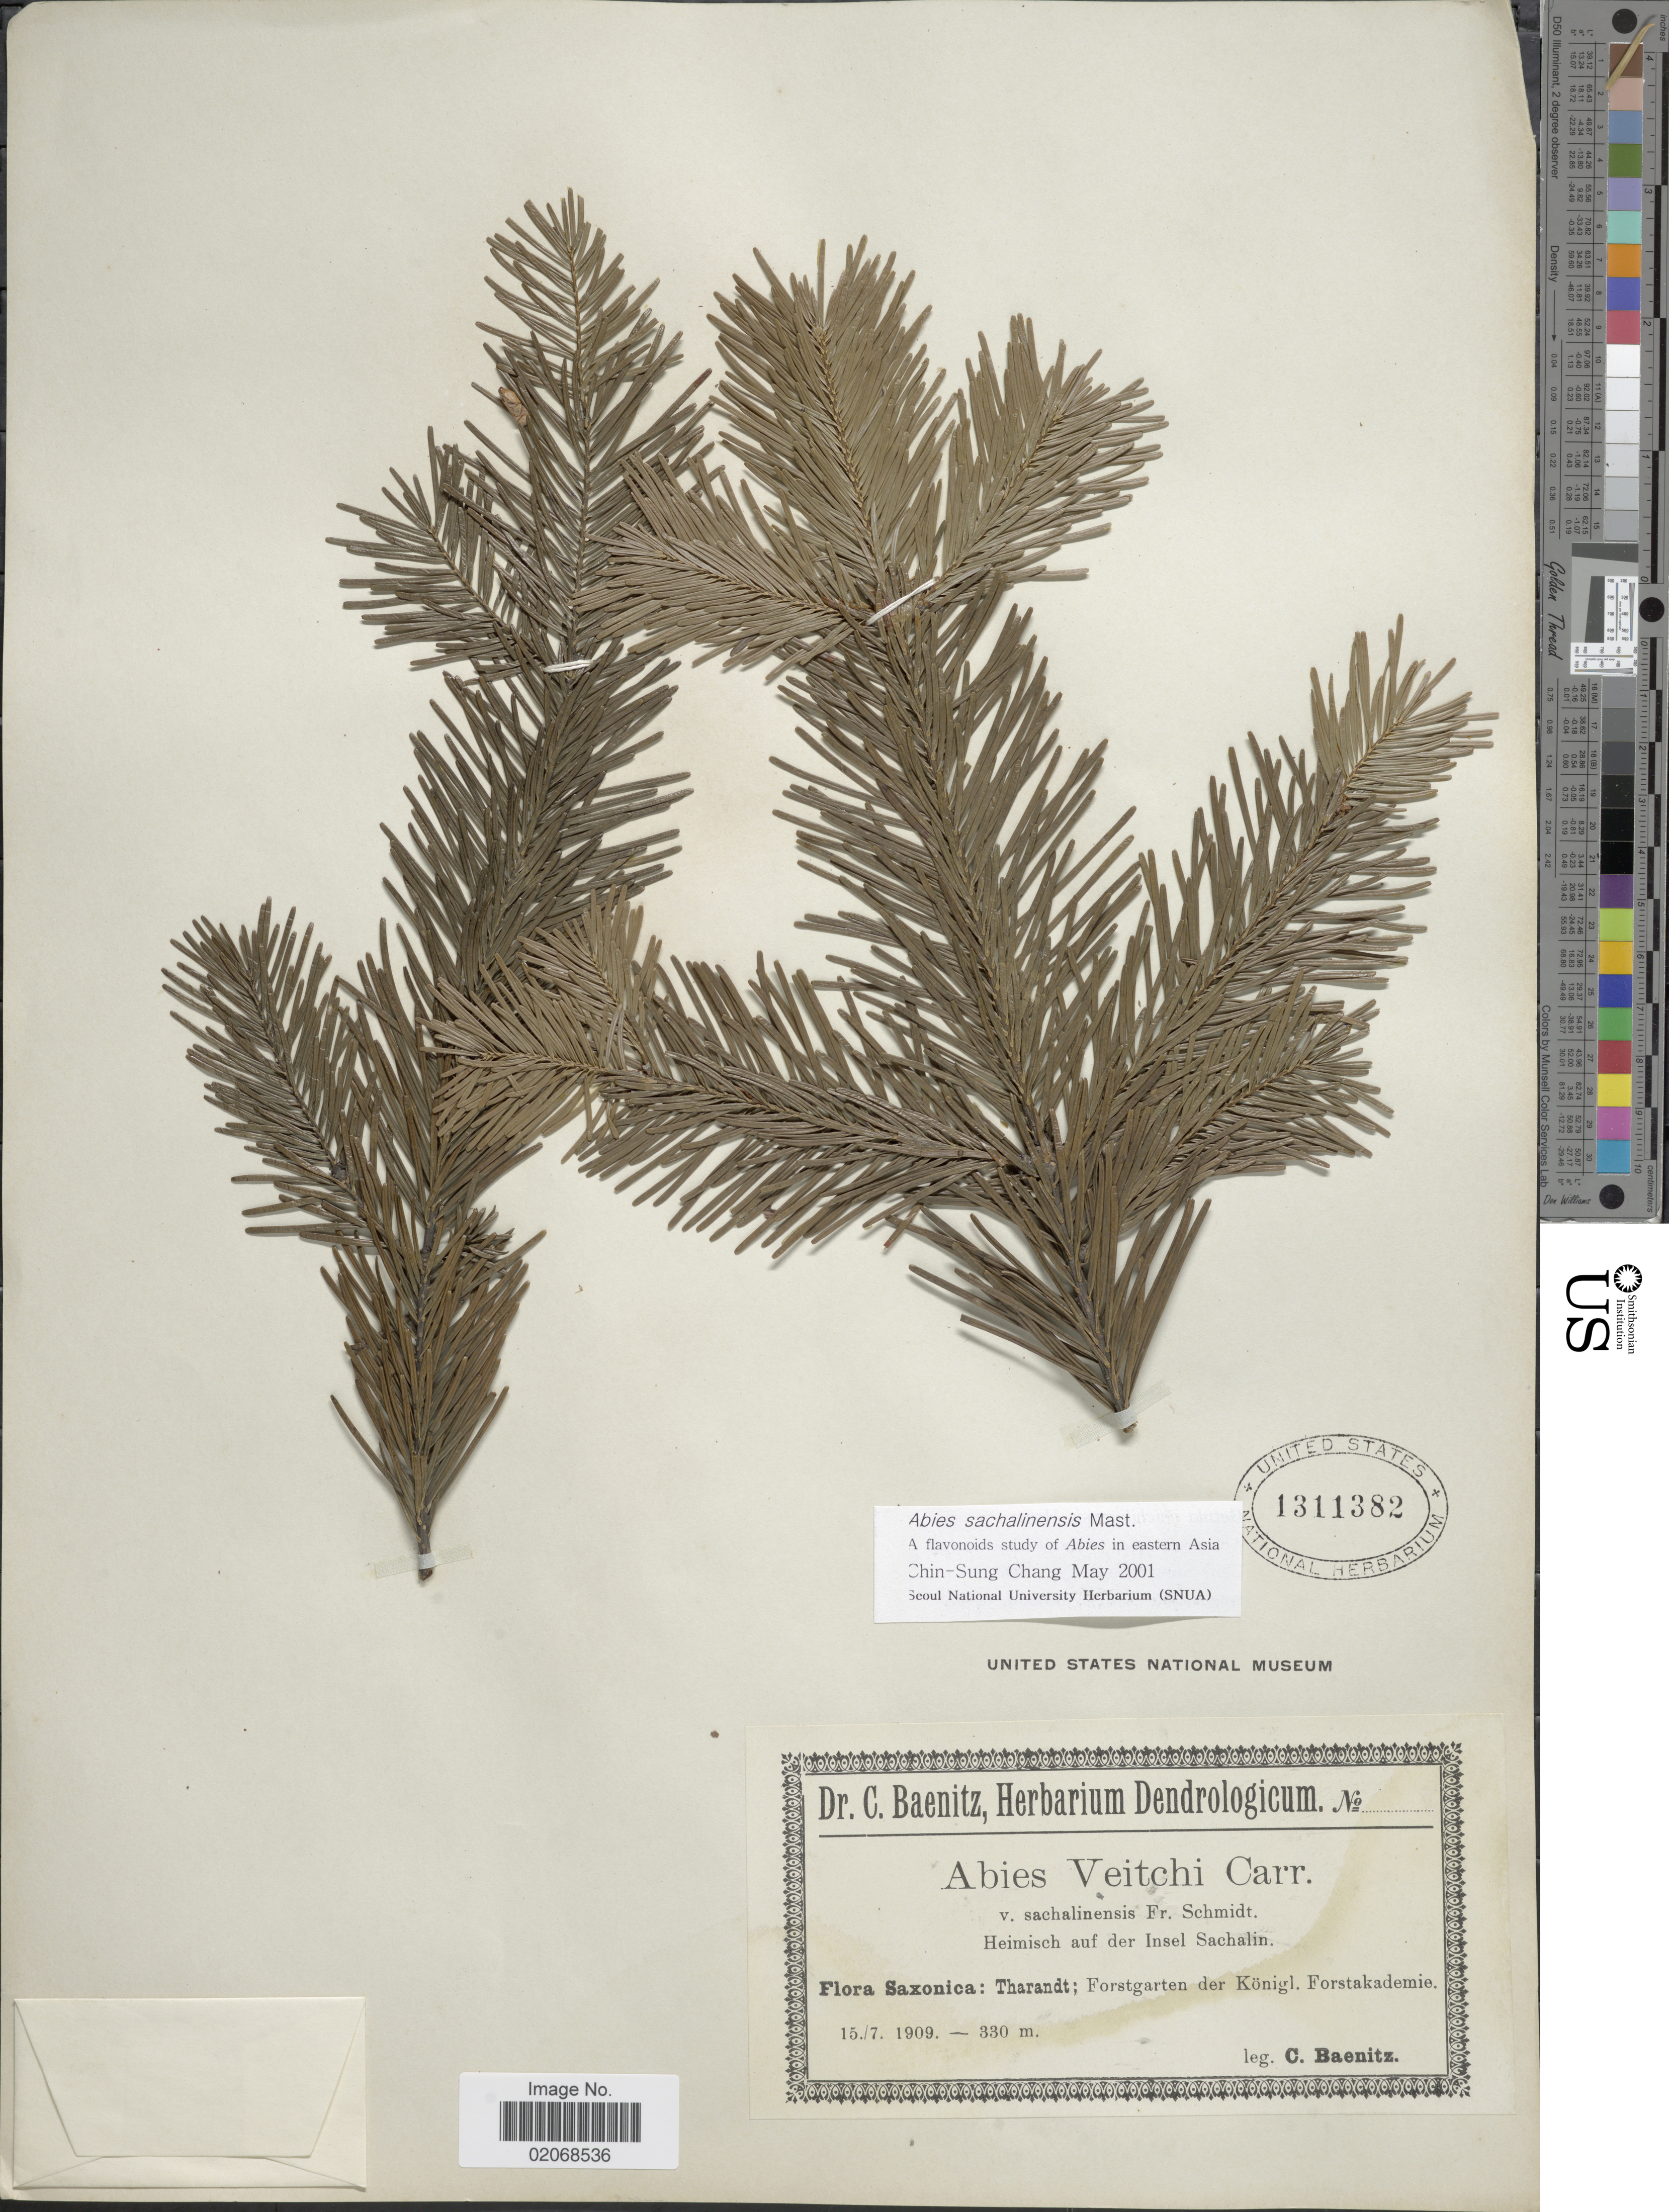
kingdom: Plantae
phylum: Tracheophyta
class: Pinopsida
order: Pinales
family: Pinaceae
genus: Abies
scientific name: Abies sachalinensis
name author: F. Schmidt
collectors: C. G. Baenitz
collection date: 1909-07-15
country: Germany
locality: Saxonixa: Tharandt; Forstgarten der Konigl. Forstakademie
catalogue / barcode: US 1311382